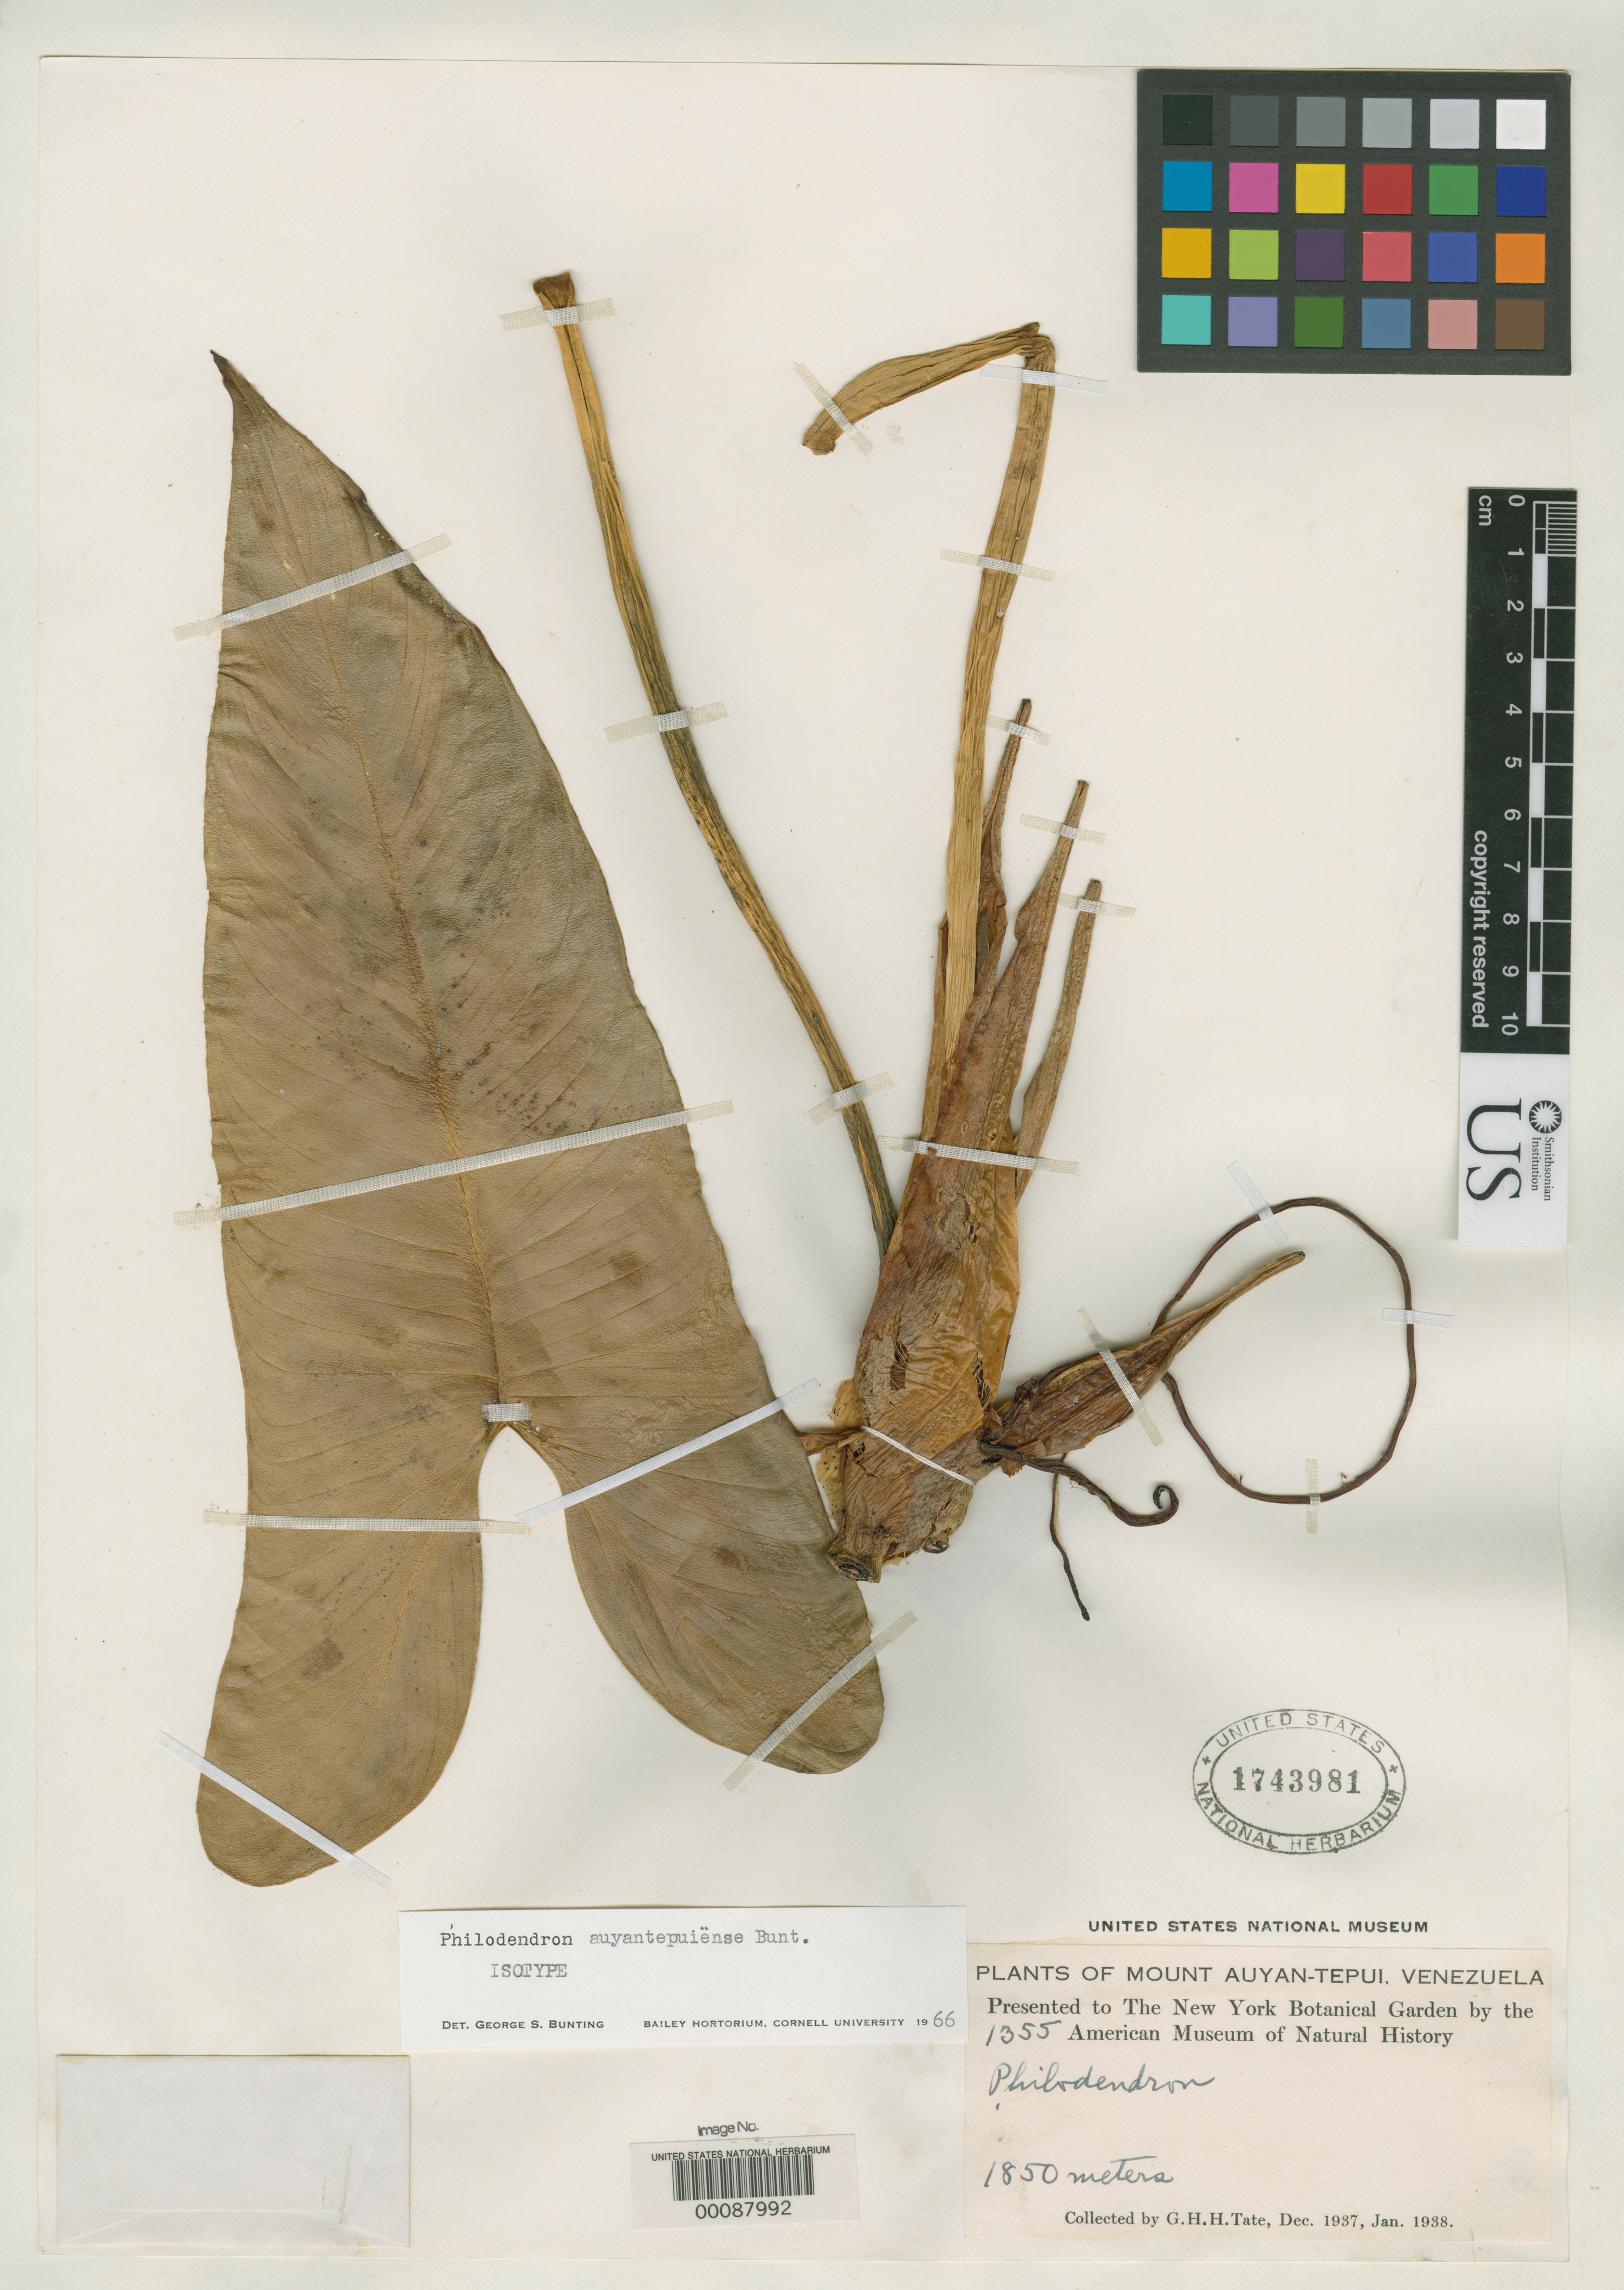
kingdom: Plantae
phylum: Tracheophyta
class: Liliopsida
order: Alismatales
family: Araceae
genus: Philodendron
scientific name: Philodendron auyantepuiense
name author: G.S. Bunting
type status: Isotype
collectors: G. H. H.Tate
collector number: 1355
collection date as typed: Dec 1937 to -- Jan 1938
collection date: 1937-12/1938-01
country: Venezuela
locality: Mt. Auyan-tepui.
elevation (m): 1850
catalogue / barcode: US 1743981